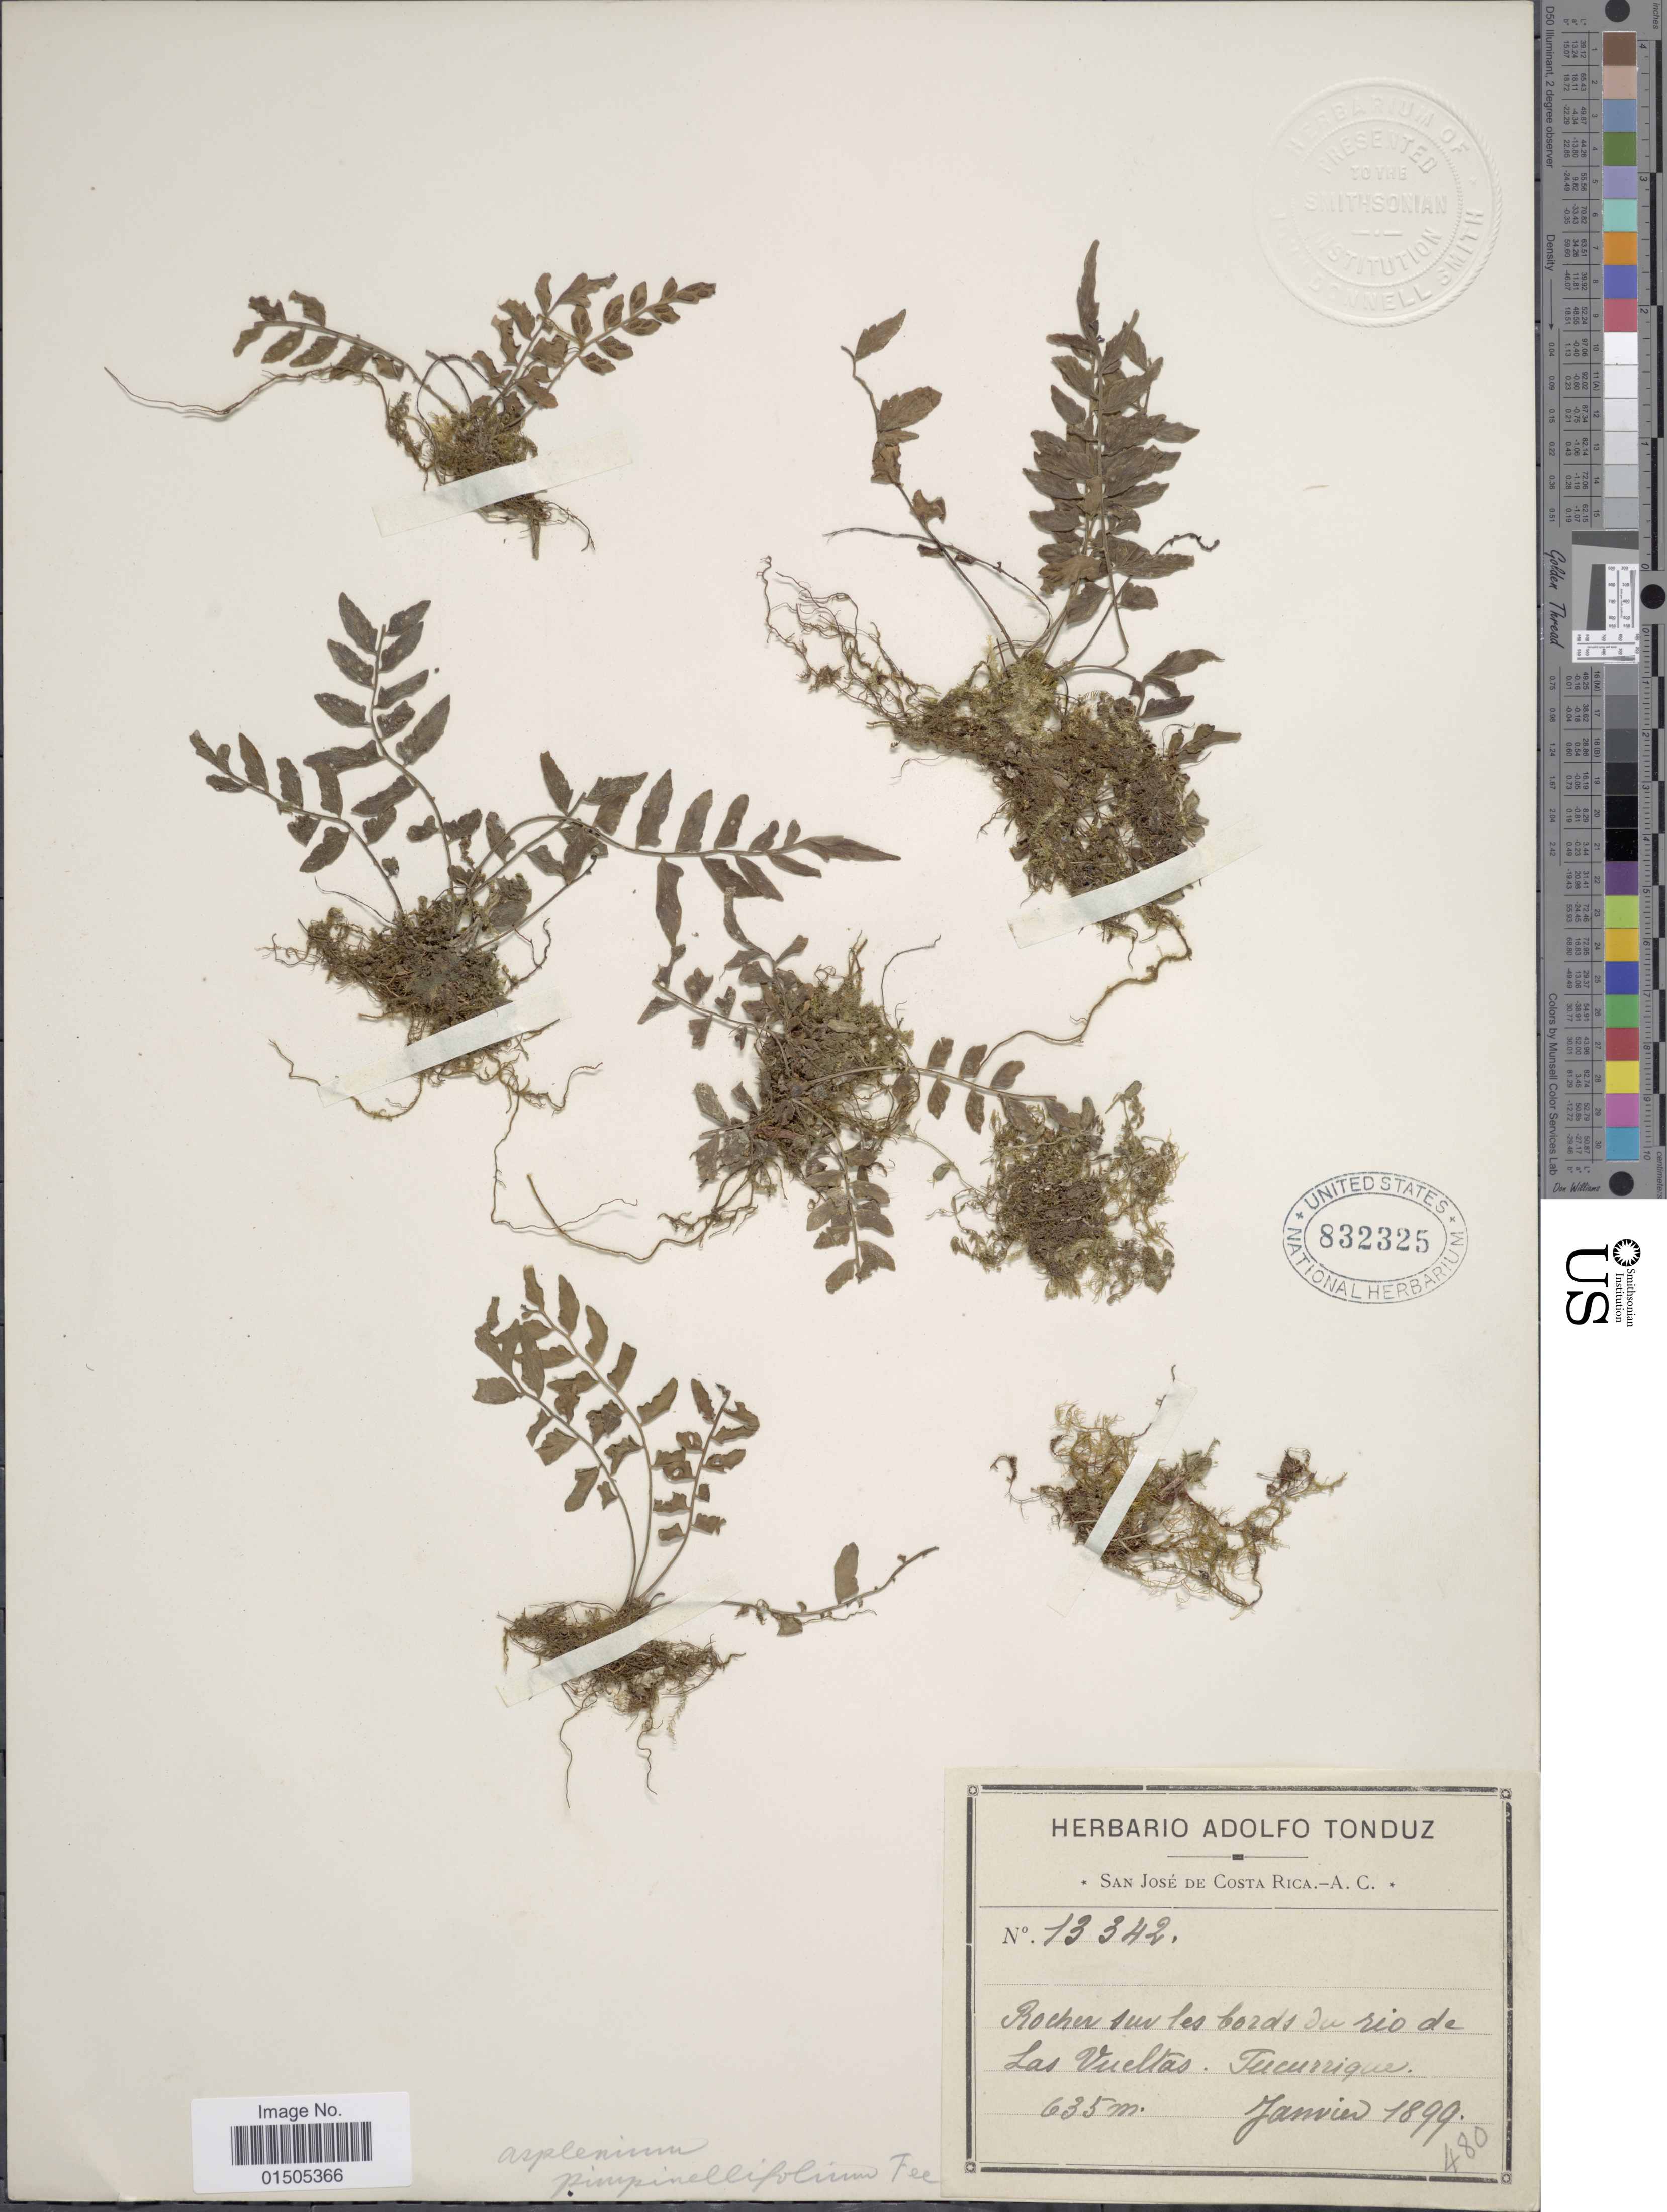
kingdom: Plantae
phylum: Tracheophyta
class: Polypodiopsida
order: Polypodiales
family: Aspleniaceae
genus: Asplenium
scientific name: Asplenium auriculatum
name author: Sw.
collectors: ex Herb. Adolfo Tonduz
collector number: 13342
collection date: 1899-01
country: Costa Rica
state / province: San José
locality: Las Vueltas. Tucurrique.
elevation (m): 635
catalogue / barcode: US 832325